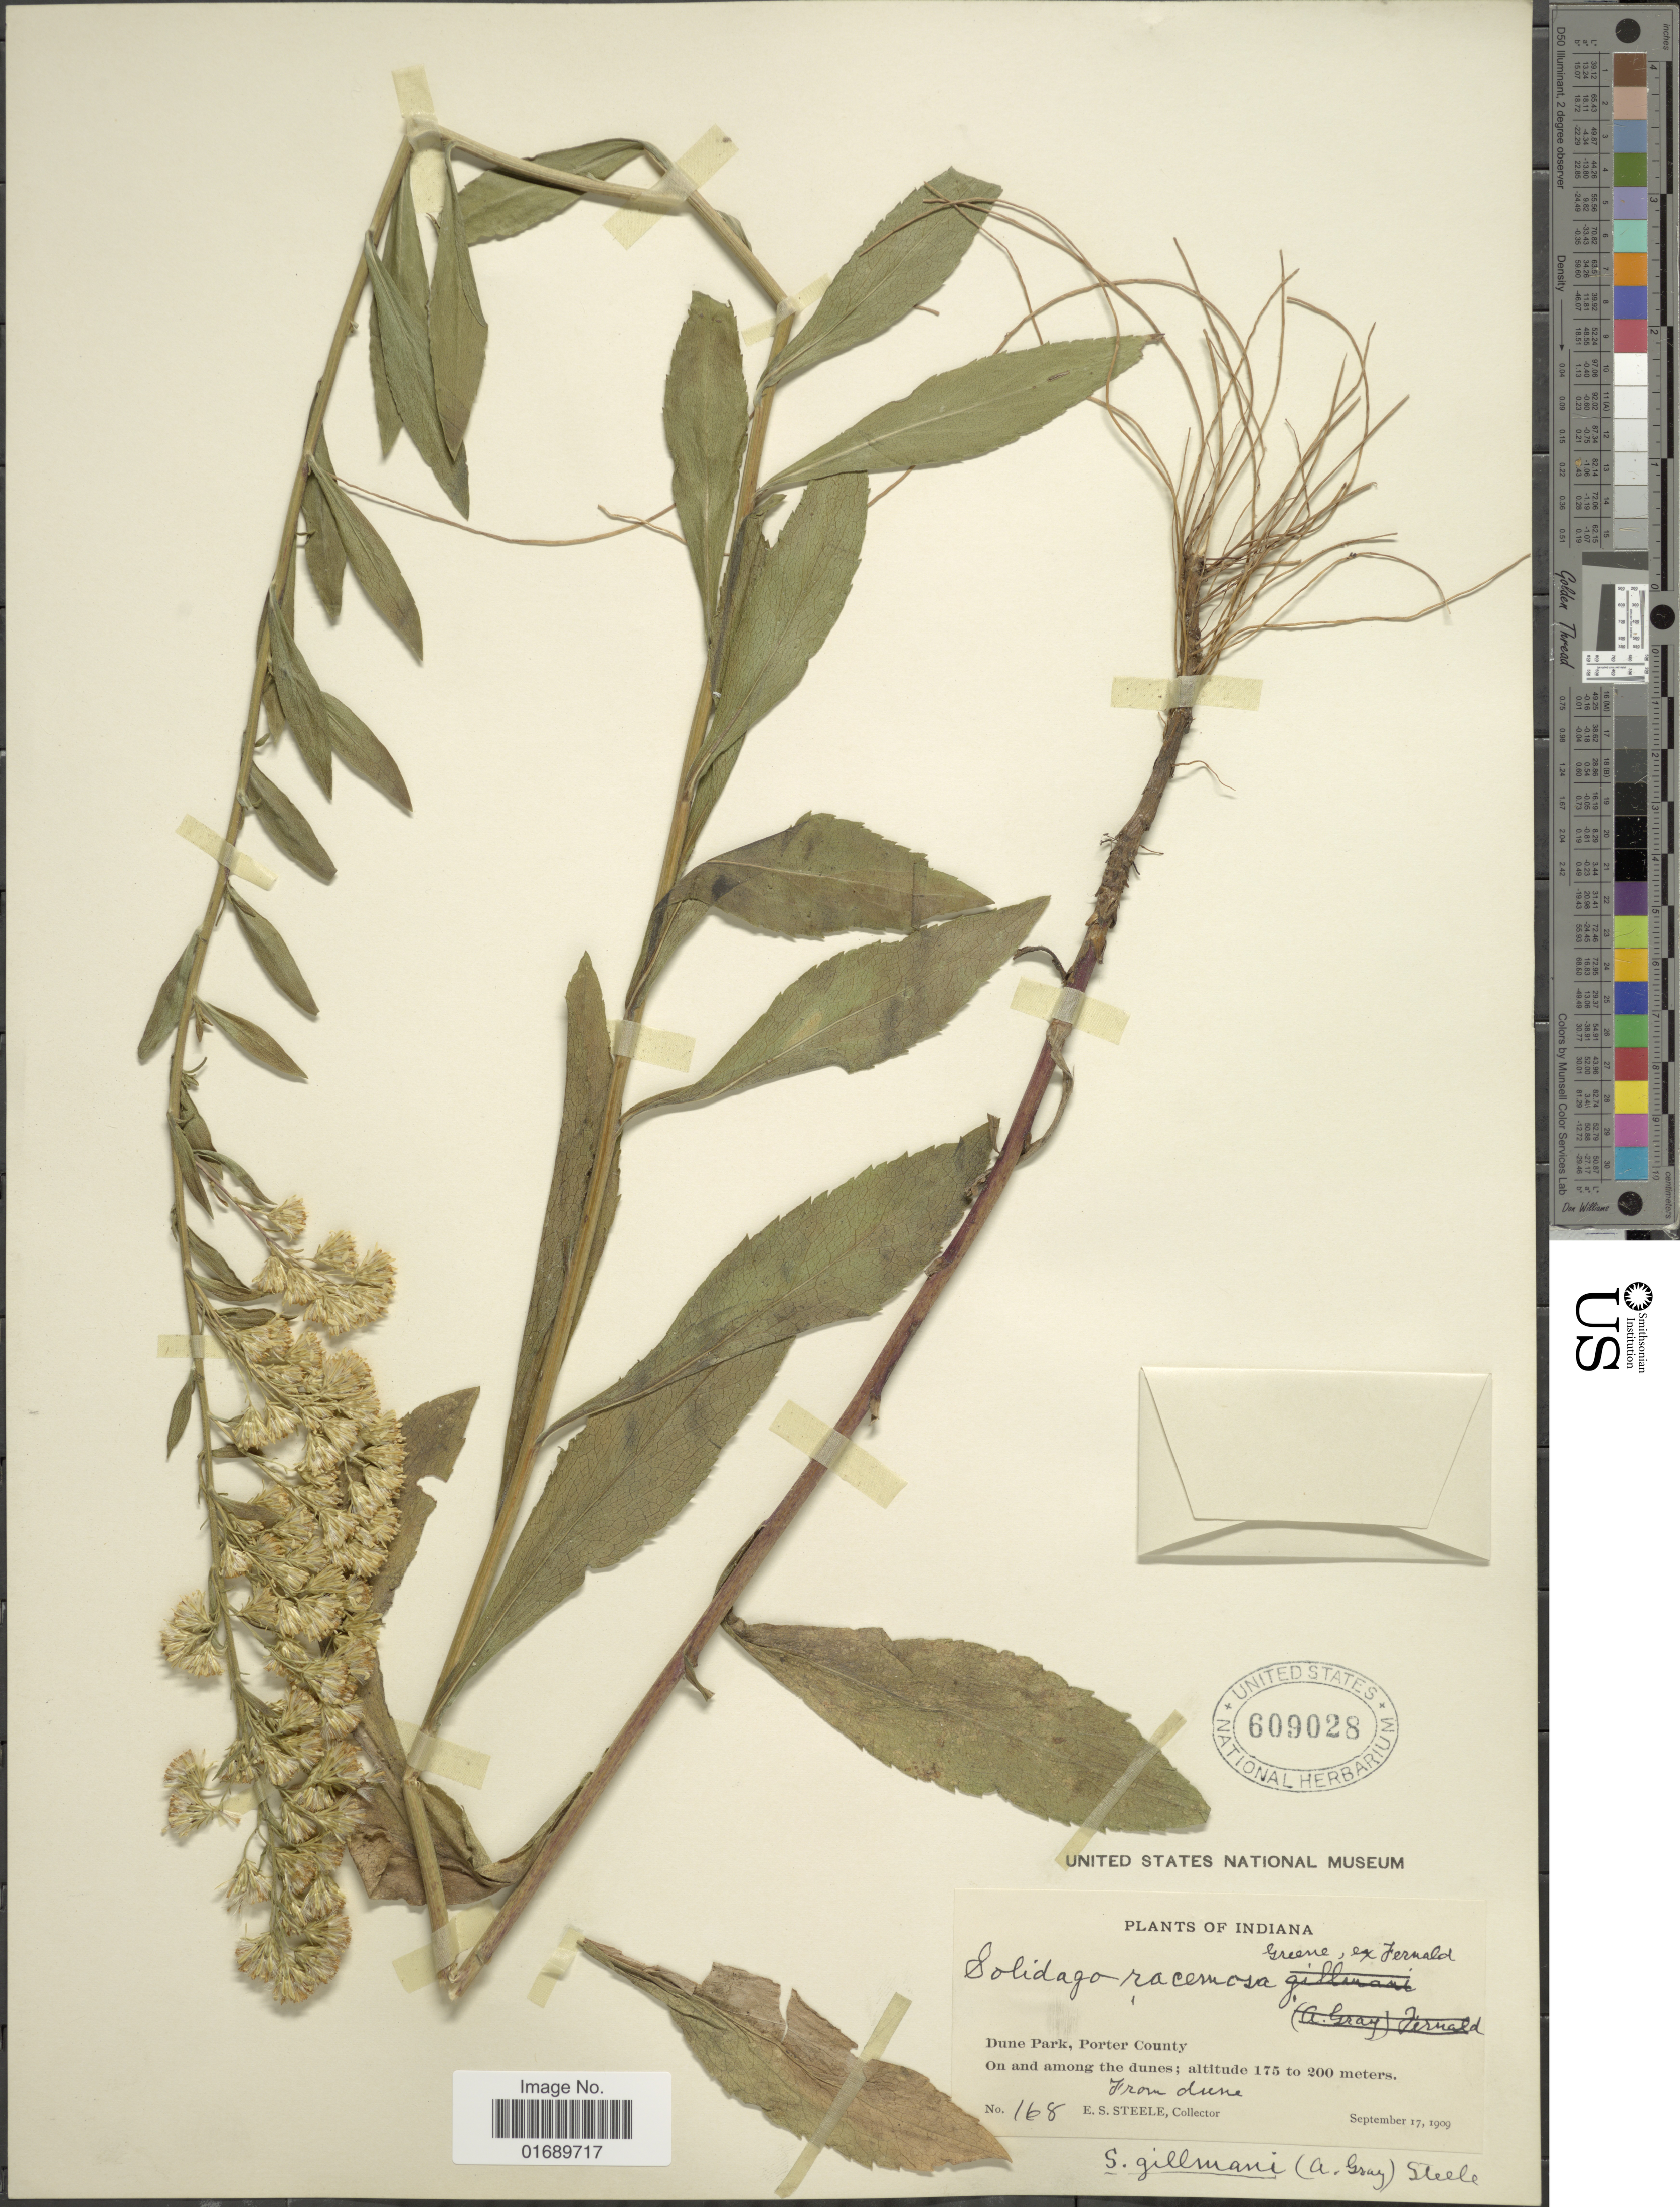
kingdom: Plantae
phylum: Tracheophyta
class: Magnoliopsida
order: Asterales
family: Asteraceae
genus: Solidago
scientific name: Solidago racemosa var. gillmanii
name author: (A. Gray) Fernald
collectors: E. Steele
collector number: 168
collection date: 1909-09-17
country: United States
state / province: Indiana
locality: Dune Park, Porter County. On and among the dunes, from dune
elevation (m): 175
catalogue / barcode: US 609028